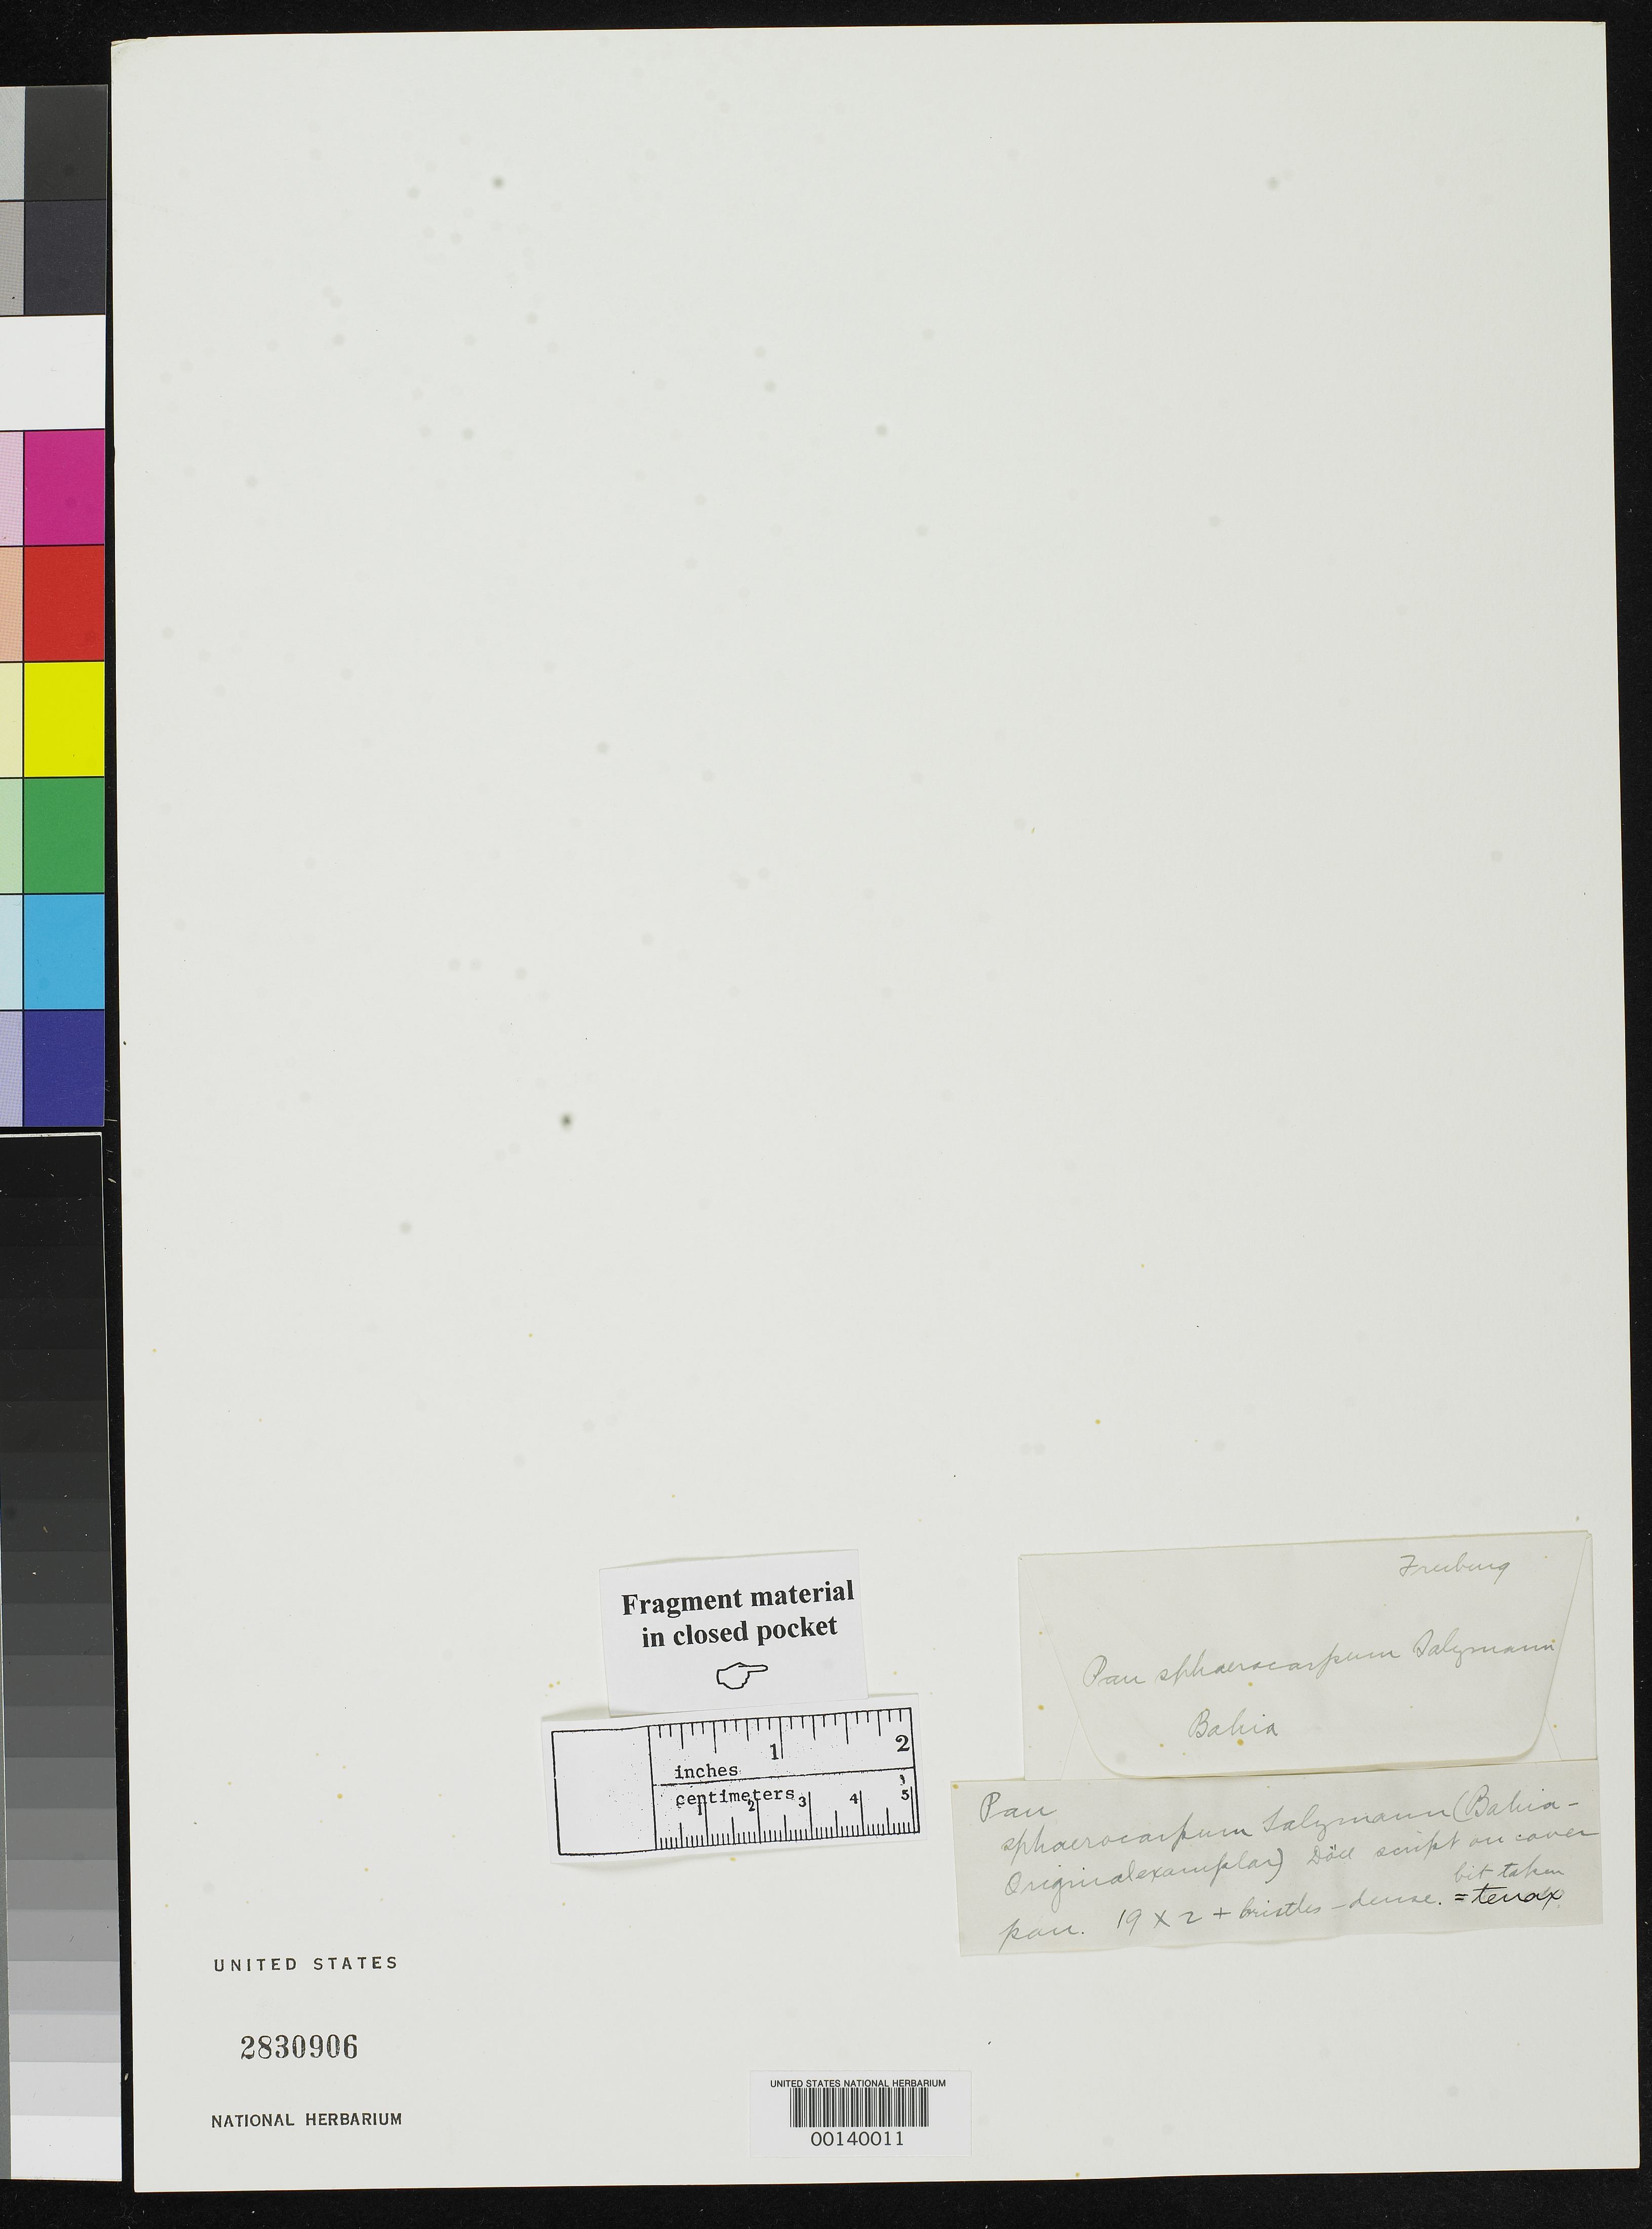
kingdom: Plantae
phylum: Tracheophyta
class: Liliopsida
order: Poales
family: Poaceae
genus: Panicum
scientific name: Panicum sphaerocarpum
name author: Salzm. ex Steud.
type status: Type Fragment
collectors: P. Salzmann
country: Brazil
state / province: Bahia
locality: North of Esplanda city on road to Jaquera.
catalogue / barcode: US 2830906